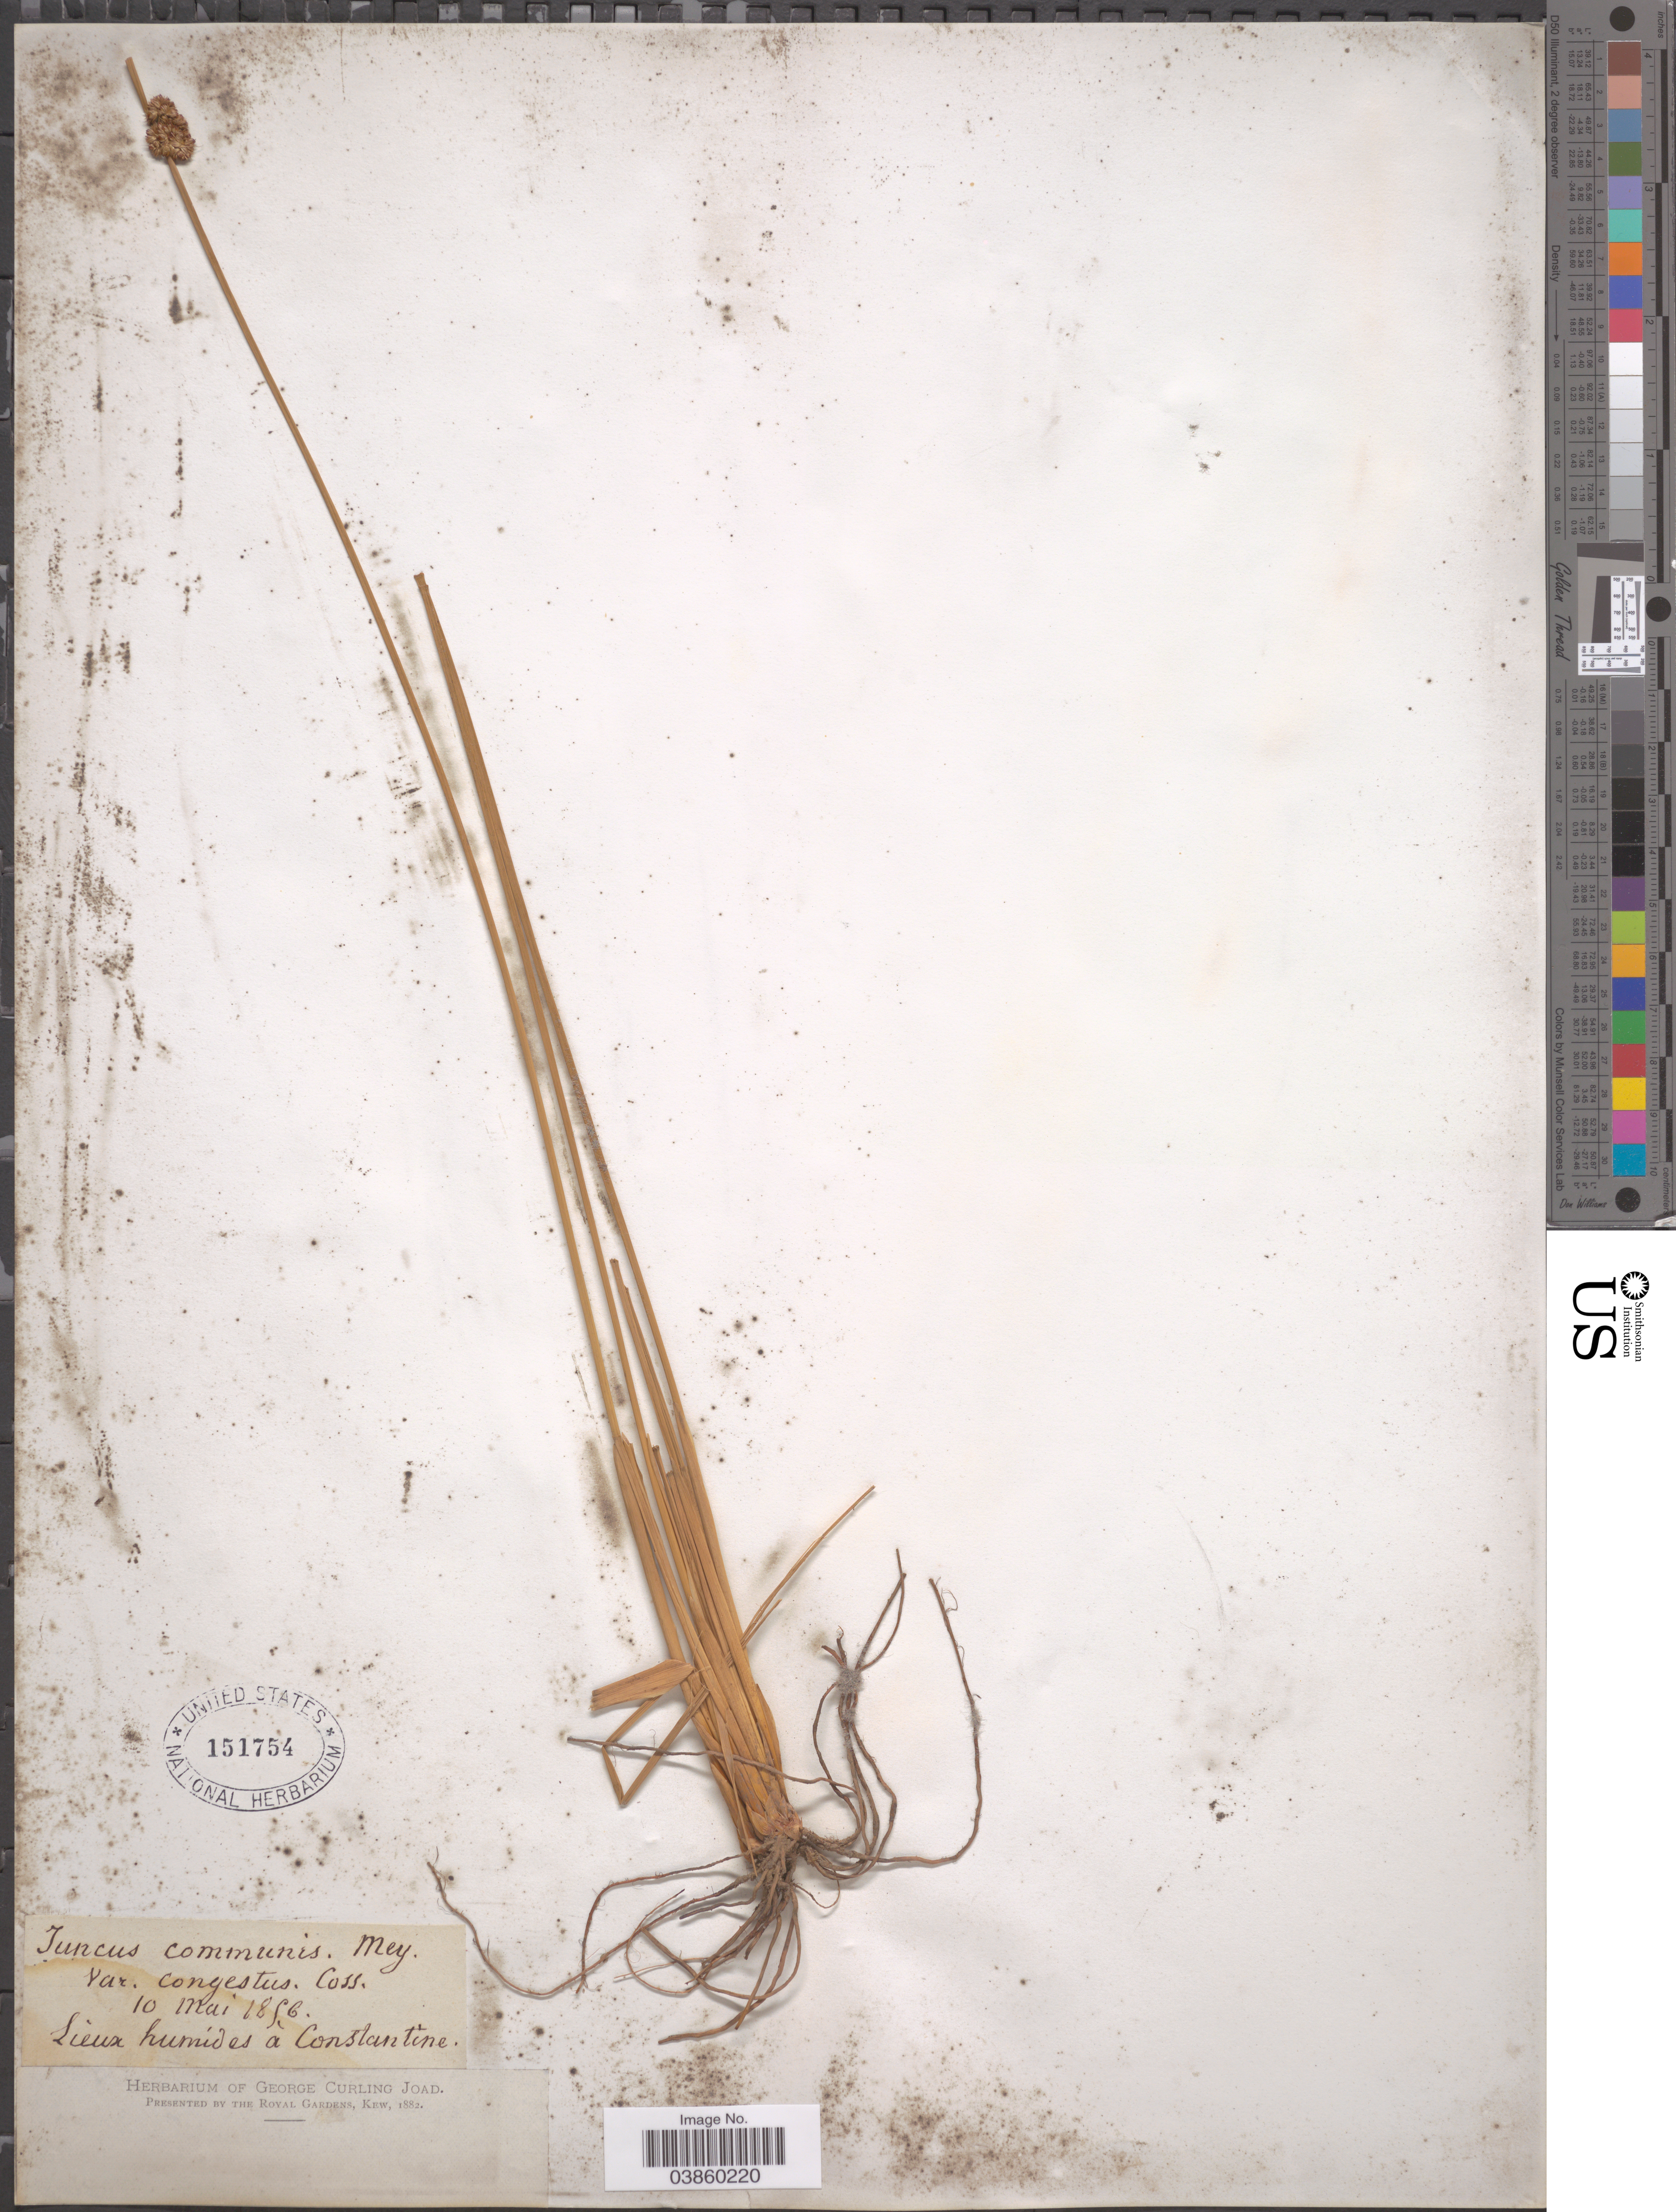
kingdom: Plantae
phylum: Tracheophyta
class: Liliopsida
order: Poales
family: Juncaceae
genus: Juncus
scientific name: Juncus communis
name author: E. Mey.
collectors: ex herb. George Curling Joad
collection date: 1856-05-10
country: Algeria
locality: Lieux humides à Constantine.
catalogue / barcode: US 151754